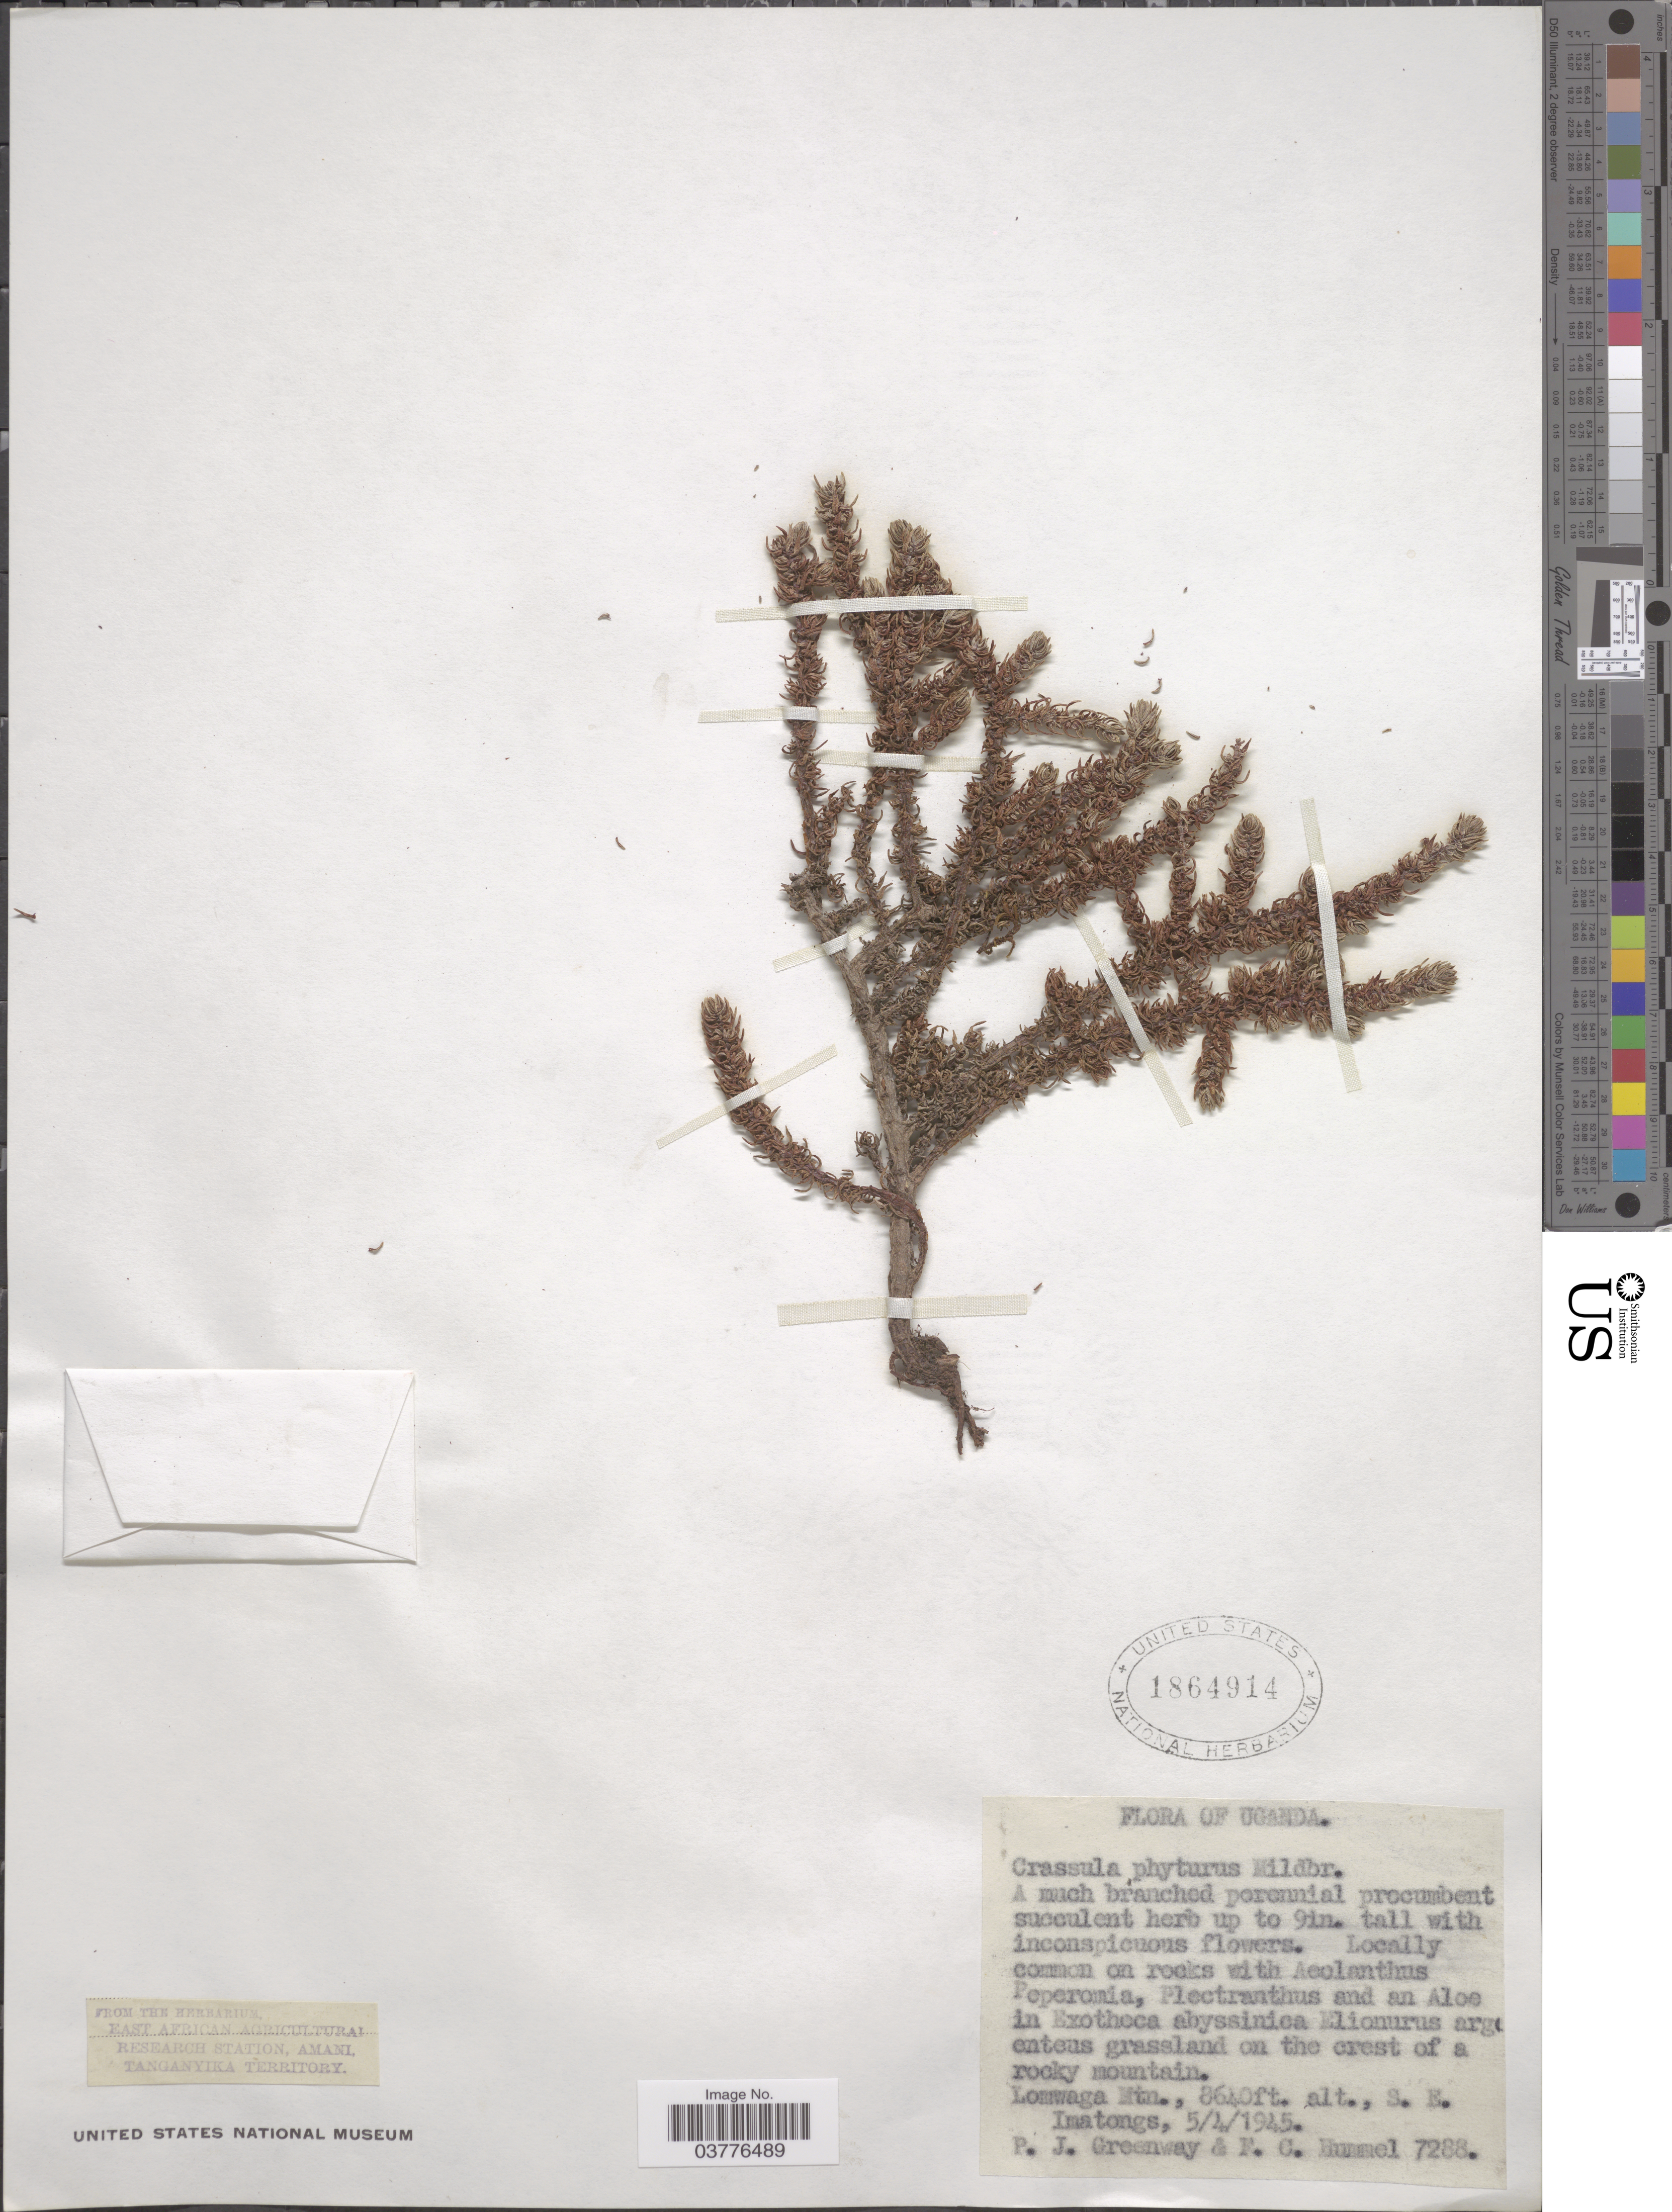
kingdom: Plantae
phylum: Tracheophyta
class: Magnoliopsida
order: Saxifragales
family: Crassulaceae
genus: Crassula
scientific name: Crassula phyturus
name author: Mildbr.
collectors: P. J. Greenway & F. Hummel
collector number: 7288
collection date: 1945-04-05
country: Uganda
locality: Lomwaga Mtn., S. E. Imatongs.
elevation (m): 2633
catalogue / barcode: US 1864914